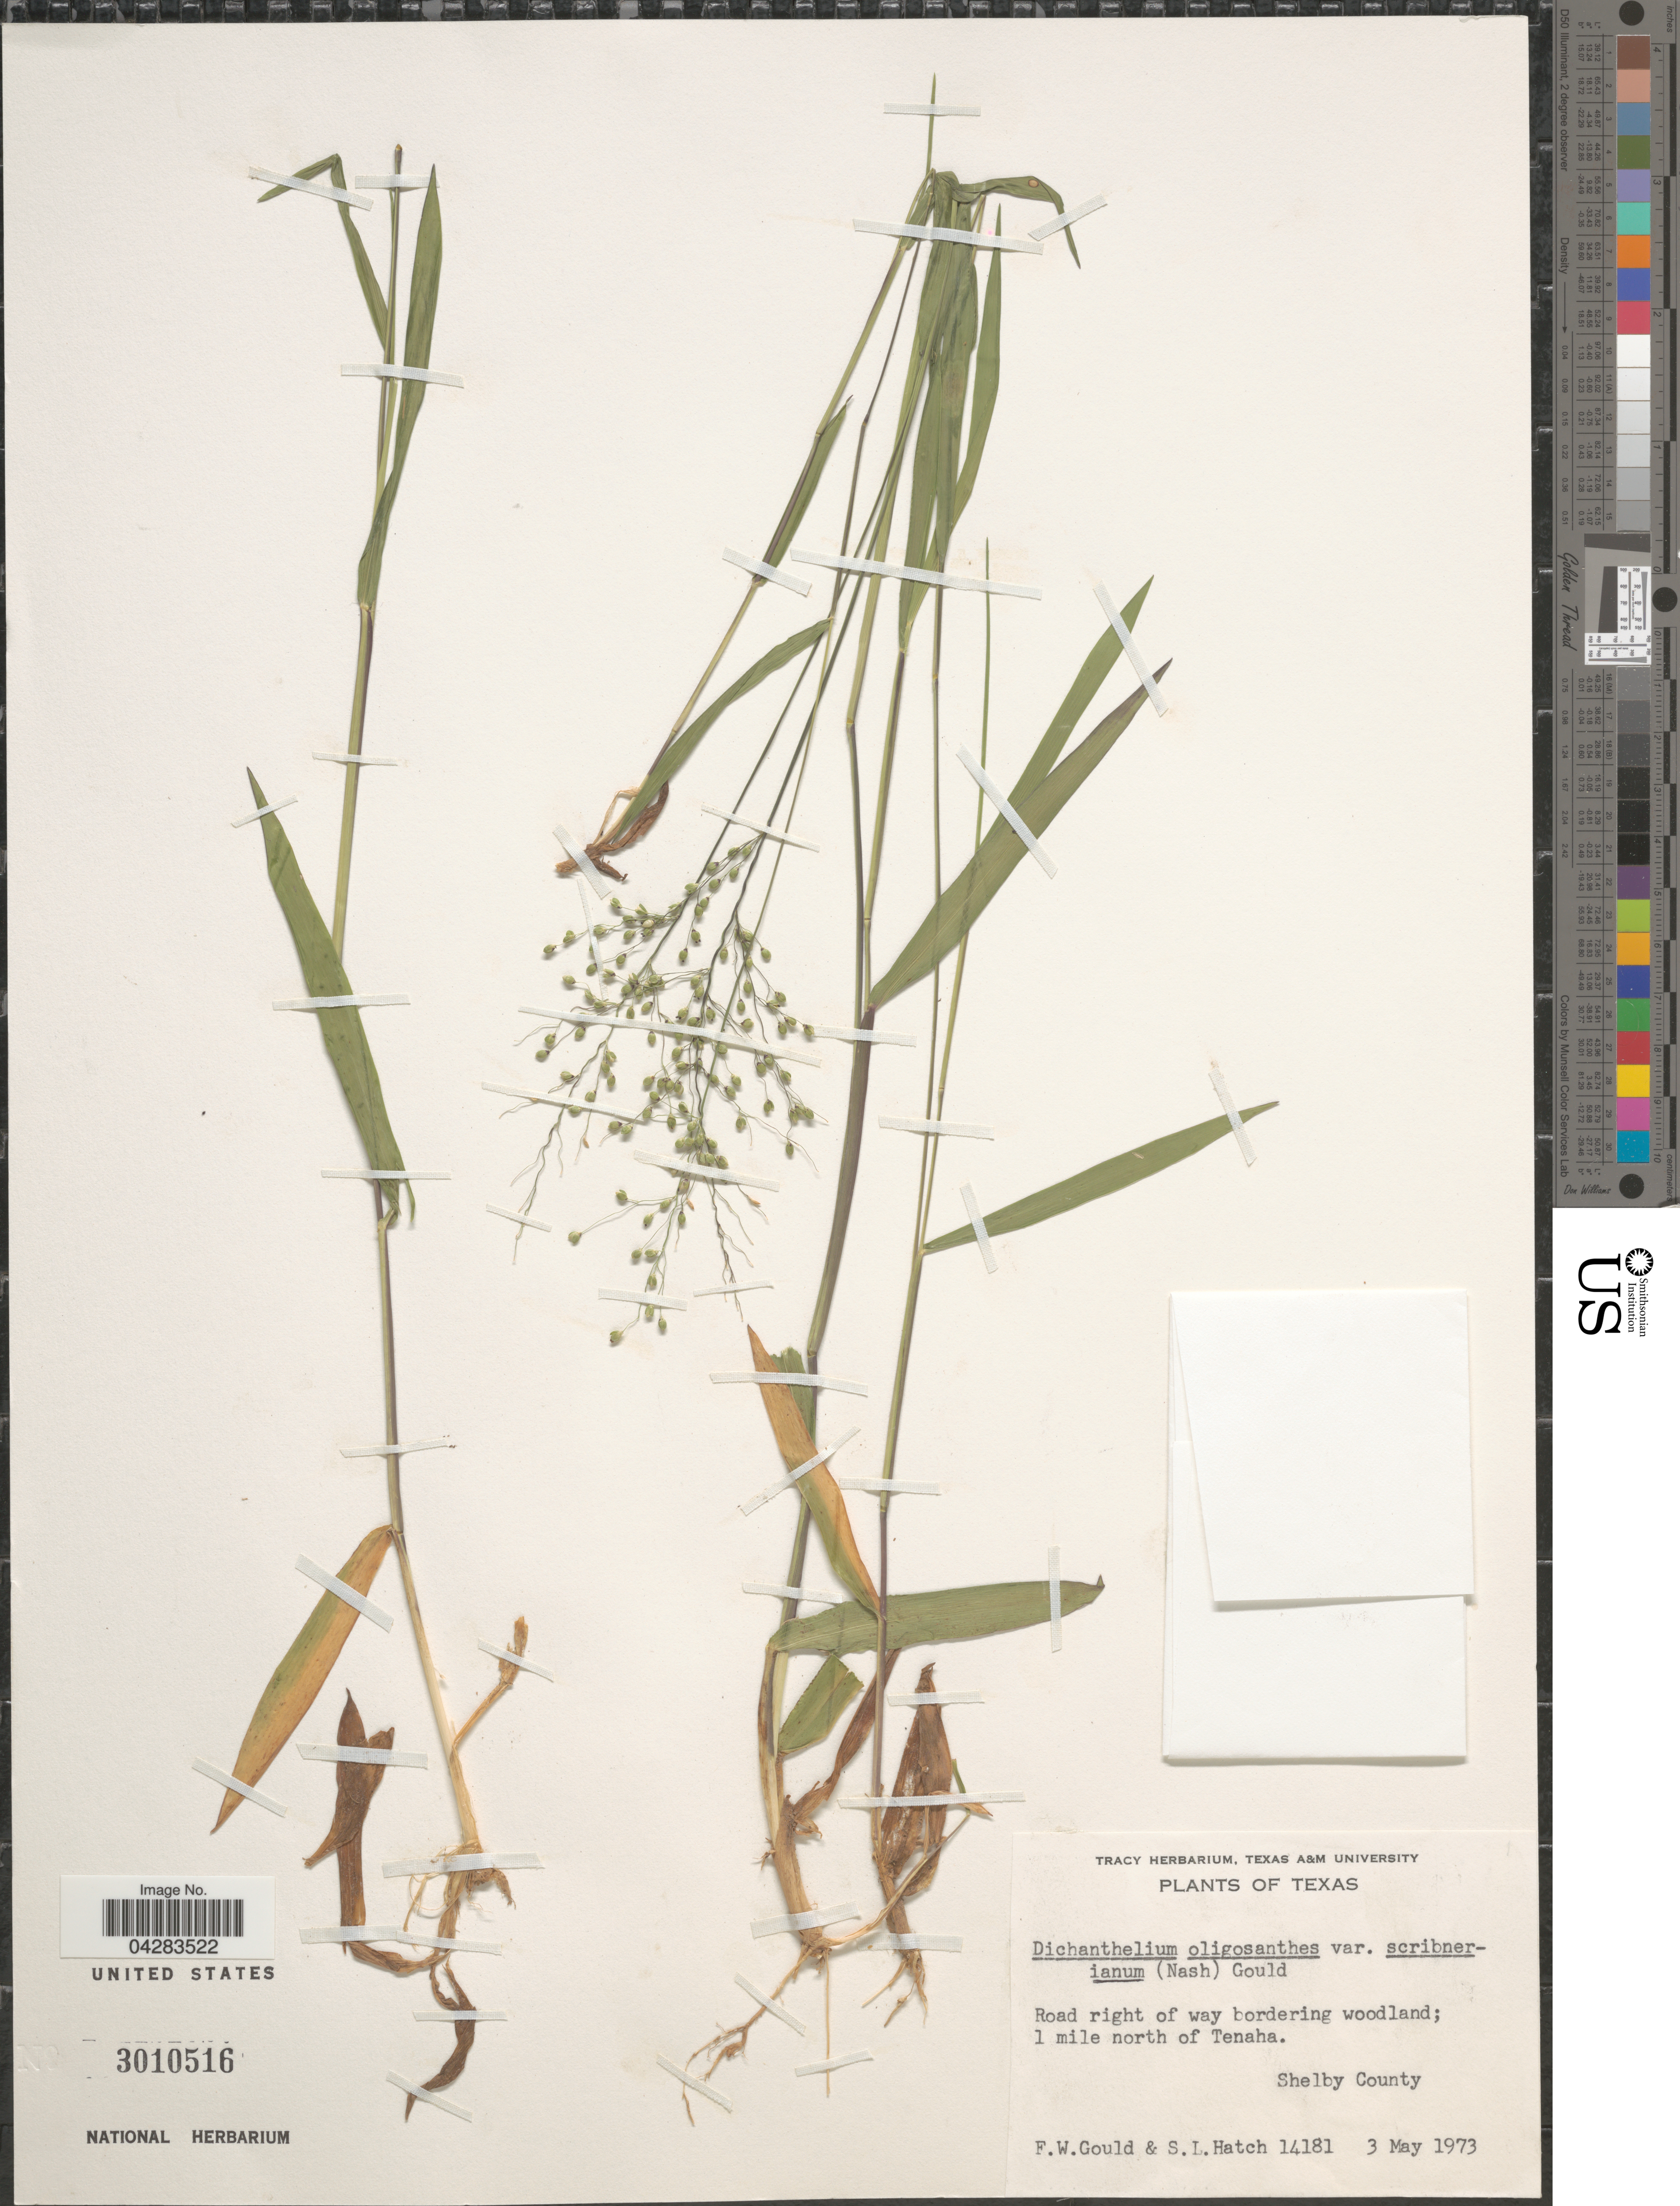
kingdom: Plantae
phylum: Tracheophyta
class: Liliopsida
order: Poales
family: Poaceae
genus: Dichanthelium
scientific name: Dichanthelium oligosanthes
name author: (Schult.) Gould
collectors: F. W. Gould & S. Hatch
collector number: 14181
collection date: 1973-05-03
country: United States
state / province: Texas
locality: Road right of way bordering woodland; 1 mile north of Tenaha. Shelby County.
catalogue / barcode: US 3010516